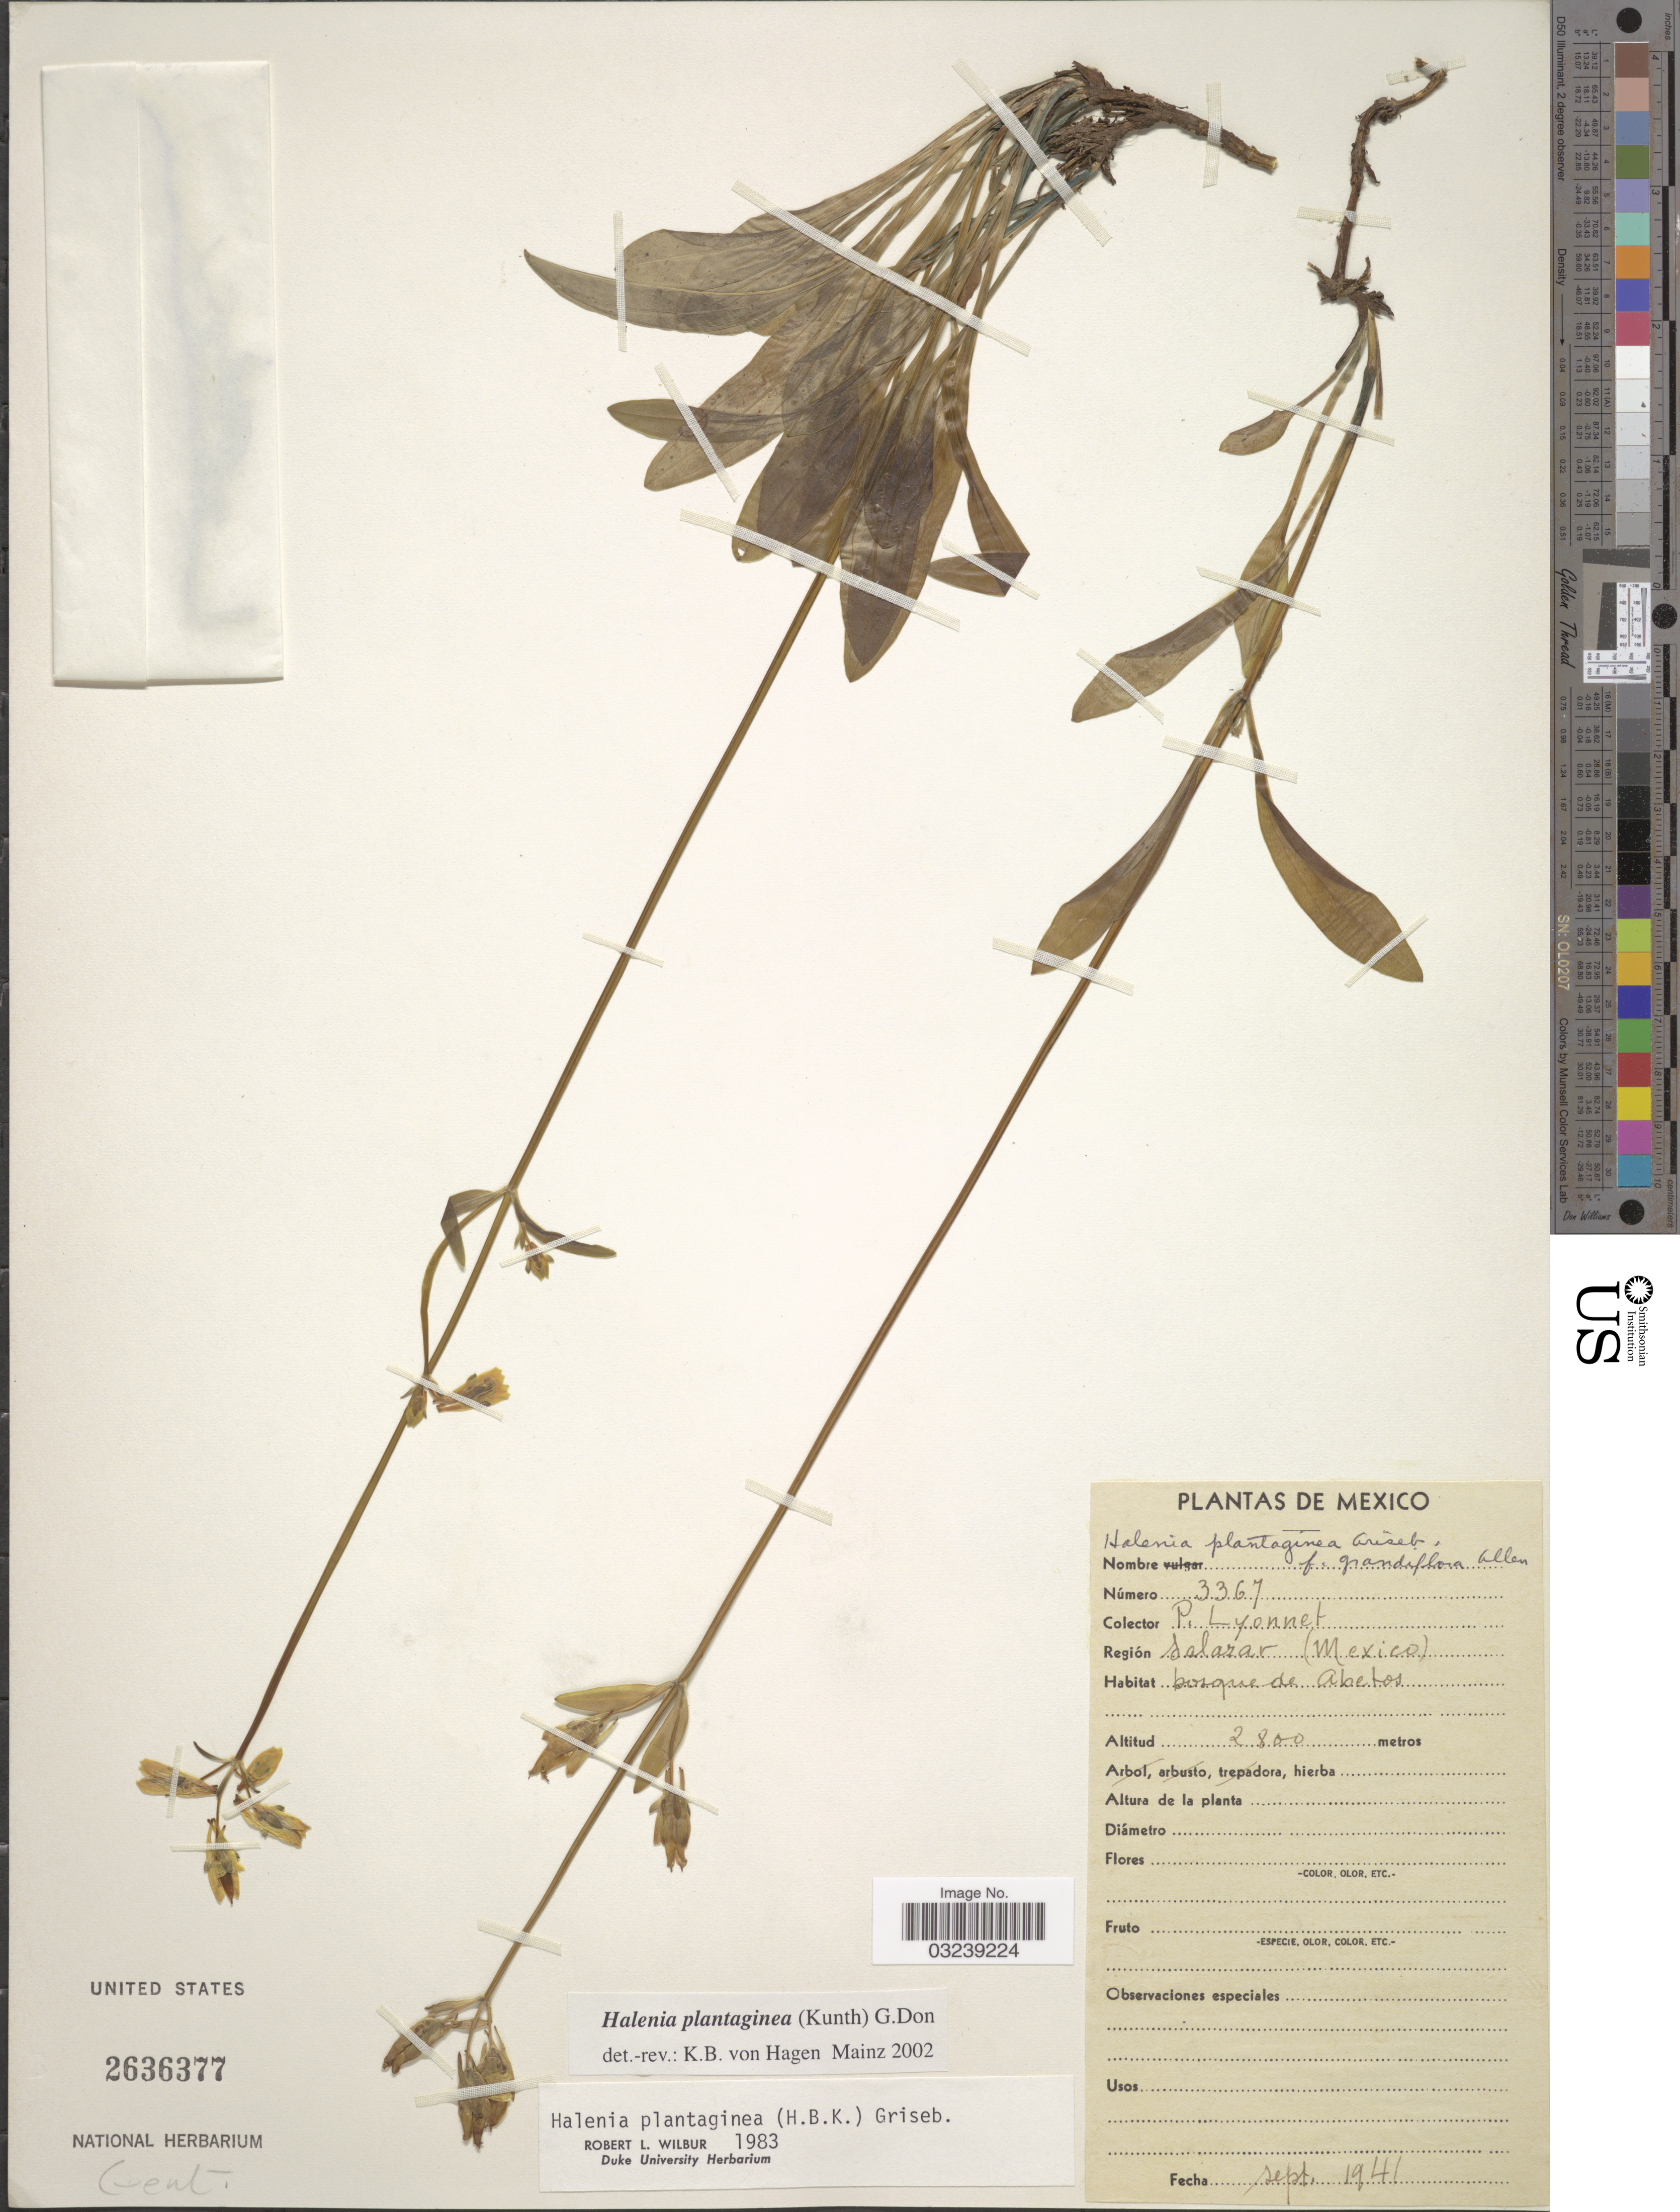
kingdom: Plantae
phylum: Tracheophyta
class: Magnoliopsida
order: Gentianales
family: Gentianaceae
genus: Halenia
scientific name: Halenia plantaginea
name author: (Kunth) G. Don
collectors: P. Lyonnet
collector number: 3367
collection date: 1941-09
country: Mexico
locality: Región Salazar. Bosque de Abetos.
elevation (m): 2800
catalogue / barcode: US 2636377